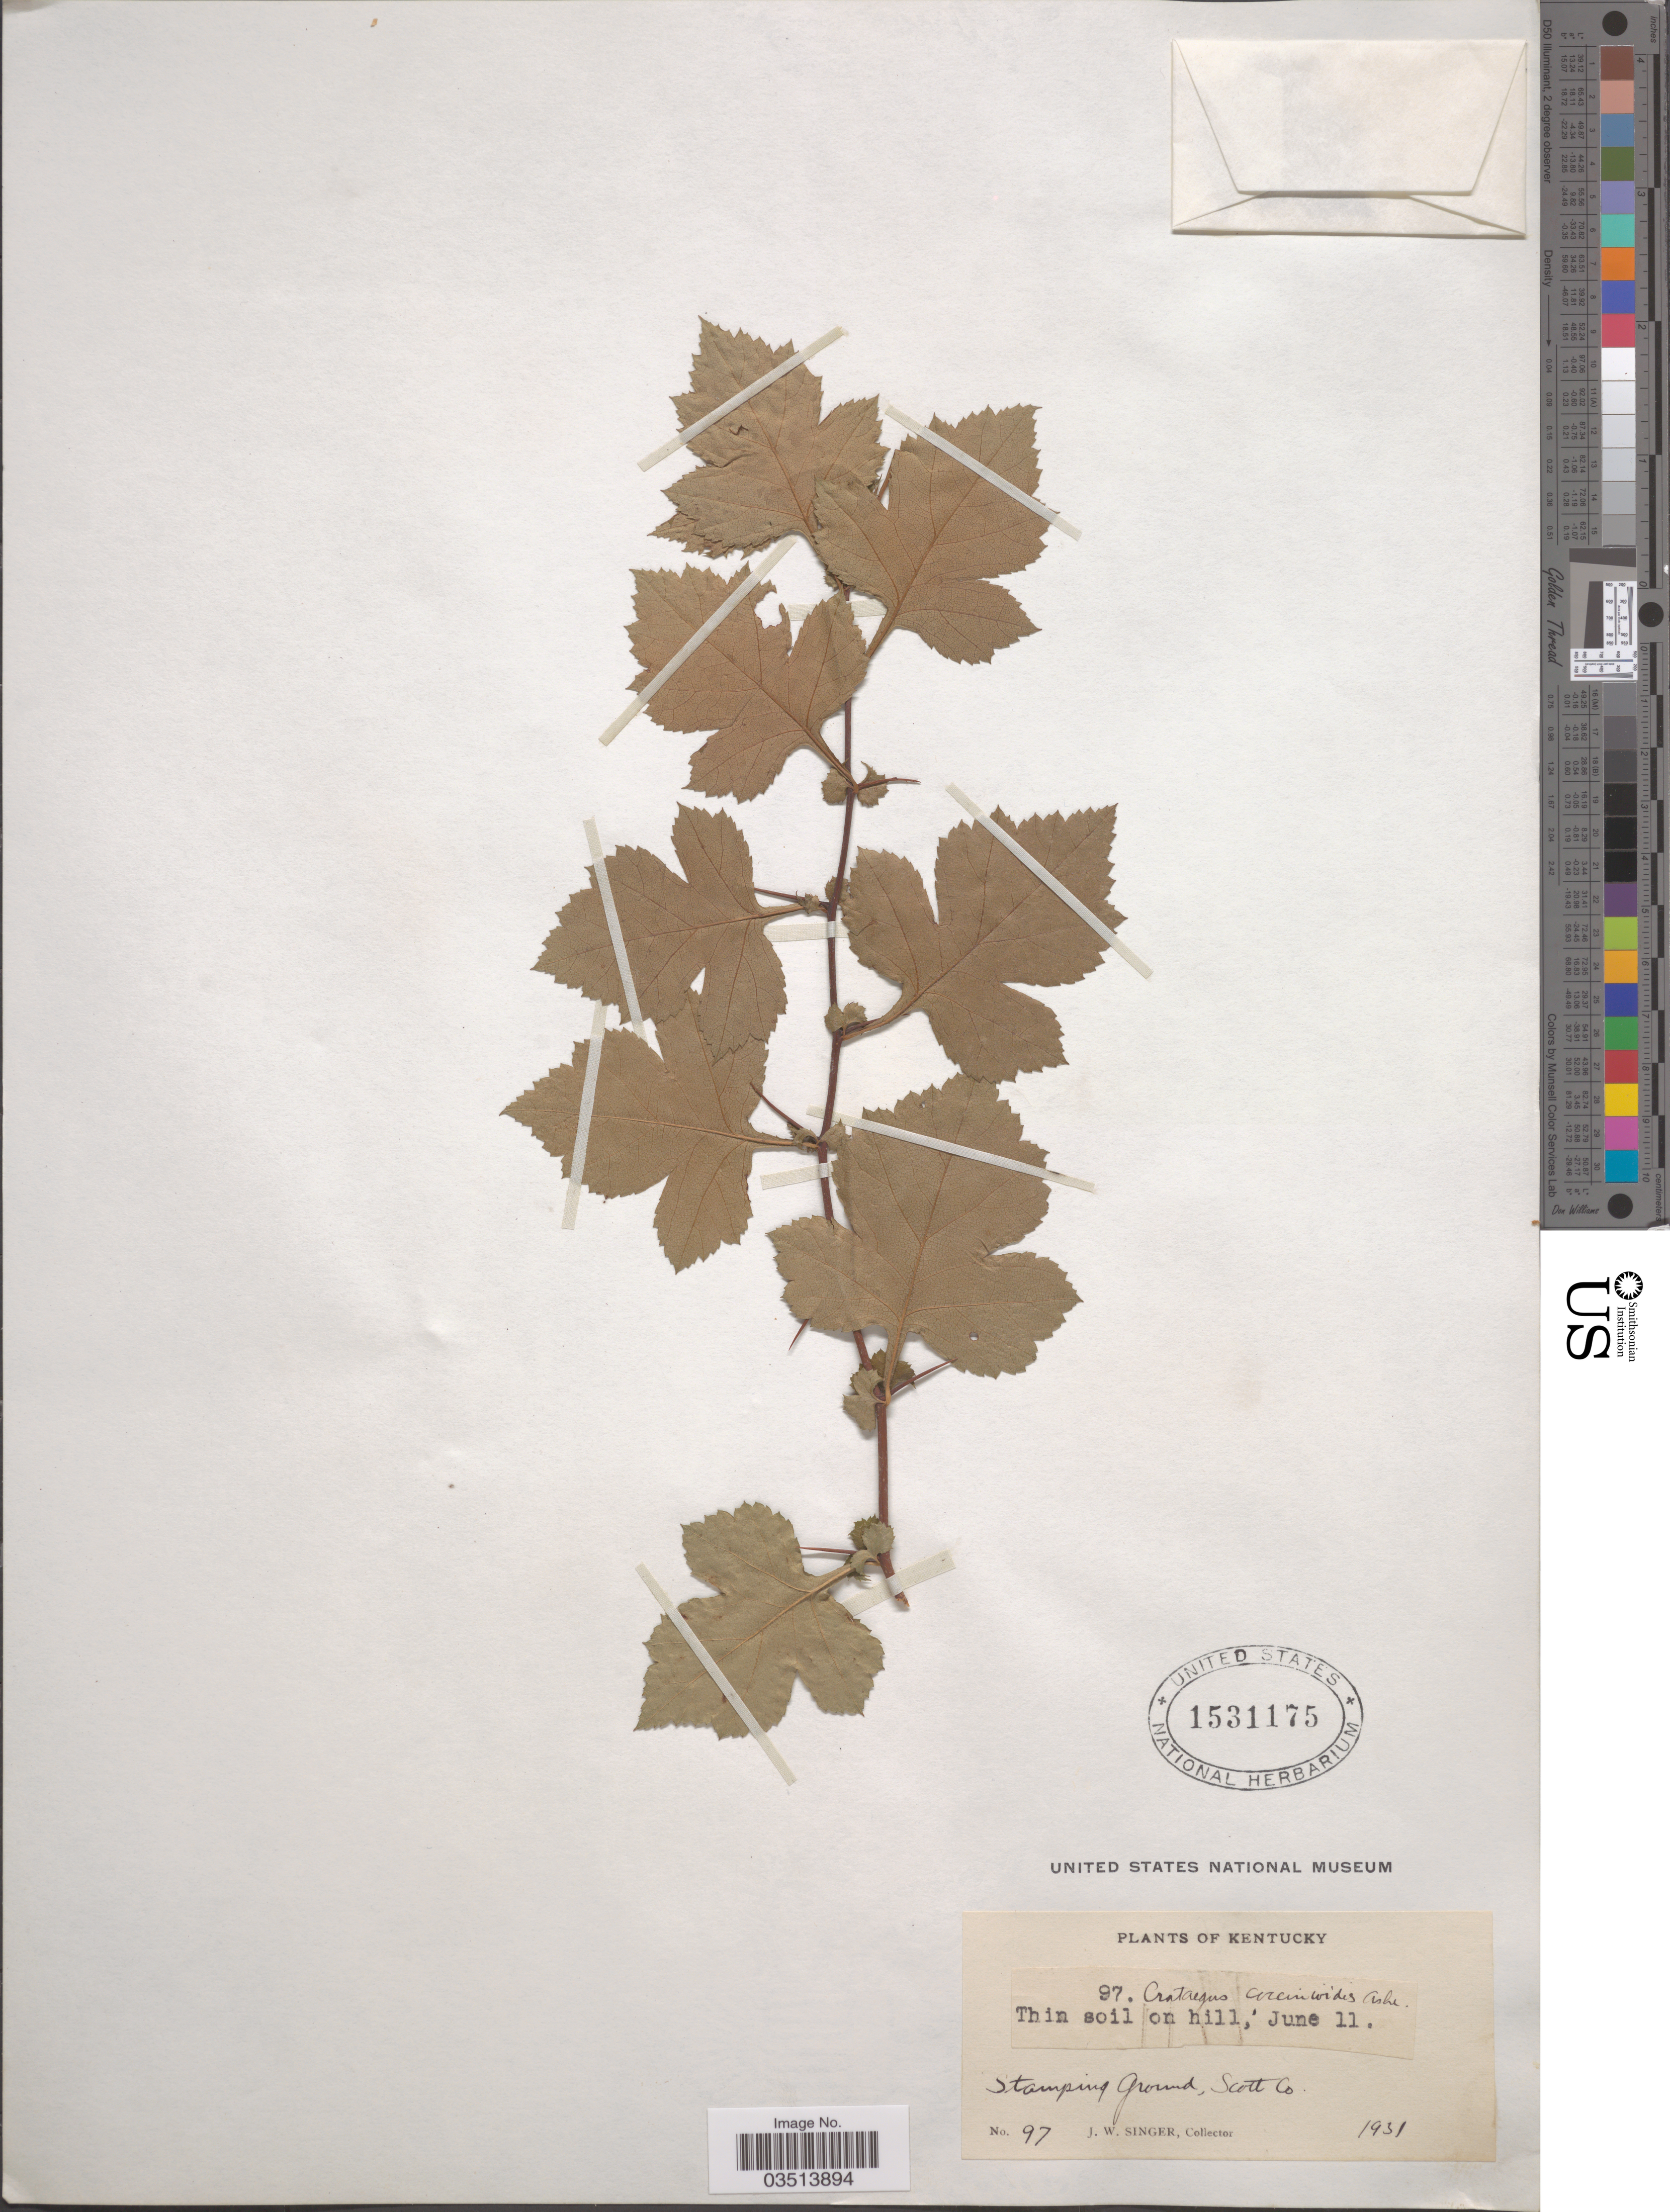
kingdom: Plantae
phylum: Tracheophyta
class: Magnoliopsida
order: Rosales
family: Rosaceae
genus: Crataegus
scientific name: Crataegus coccinioides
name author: Ashe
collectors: J. EW. Singer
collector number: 97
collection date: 1931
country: United States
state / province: Kentucky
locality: Stamping Ground, Scott Co.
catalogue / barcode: US 1531175